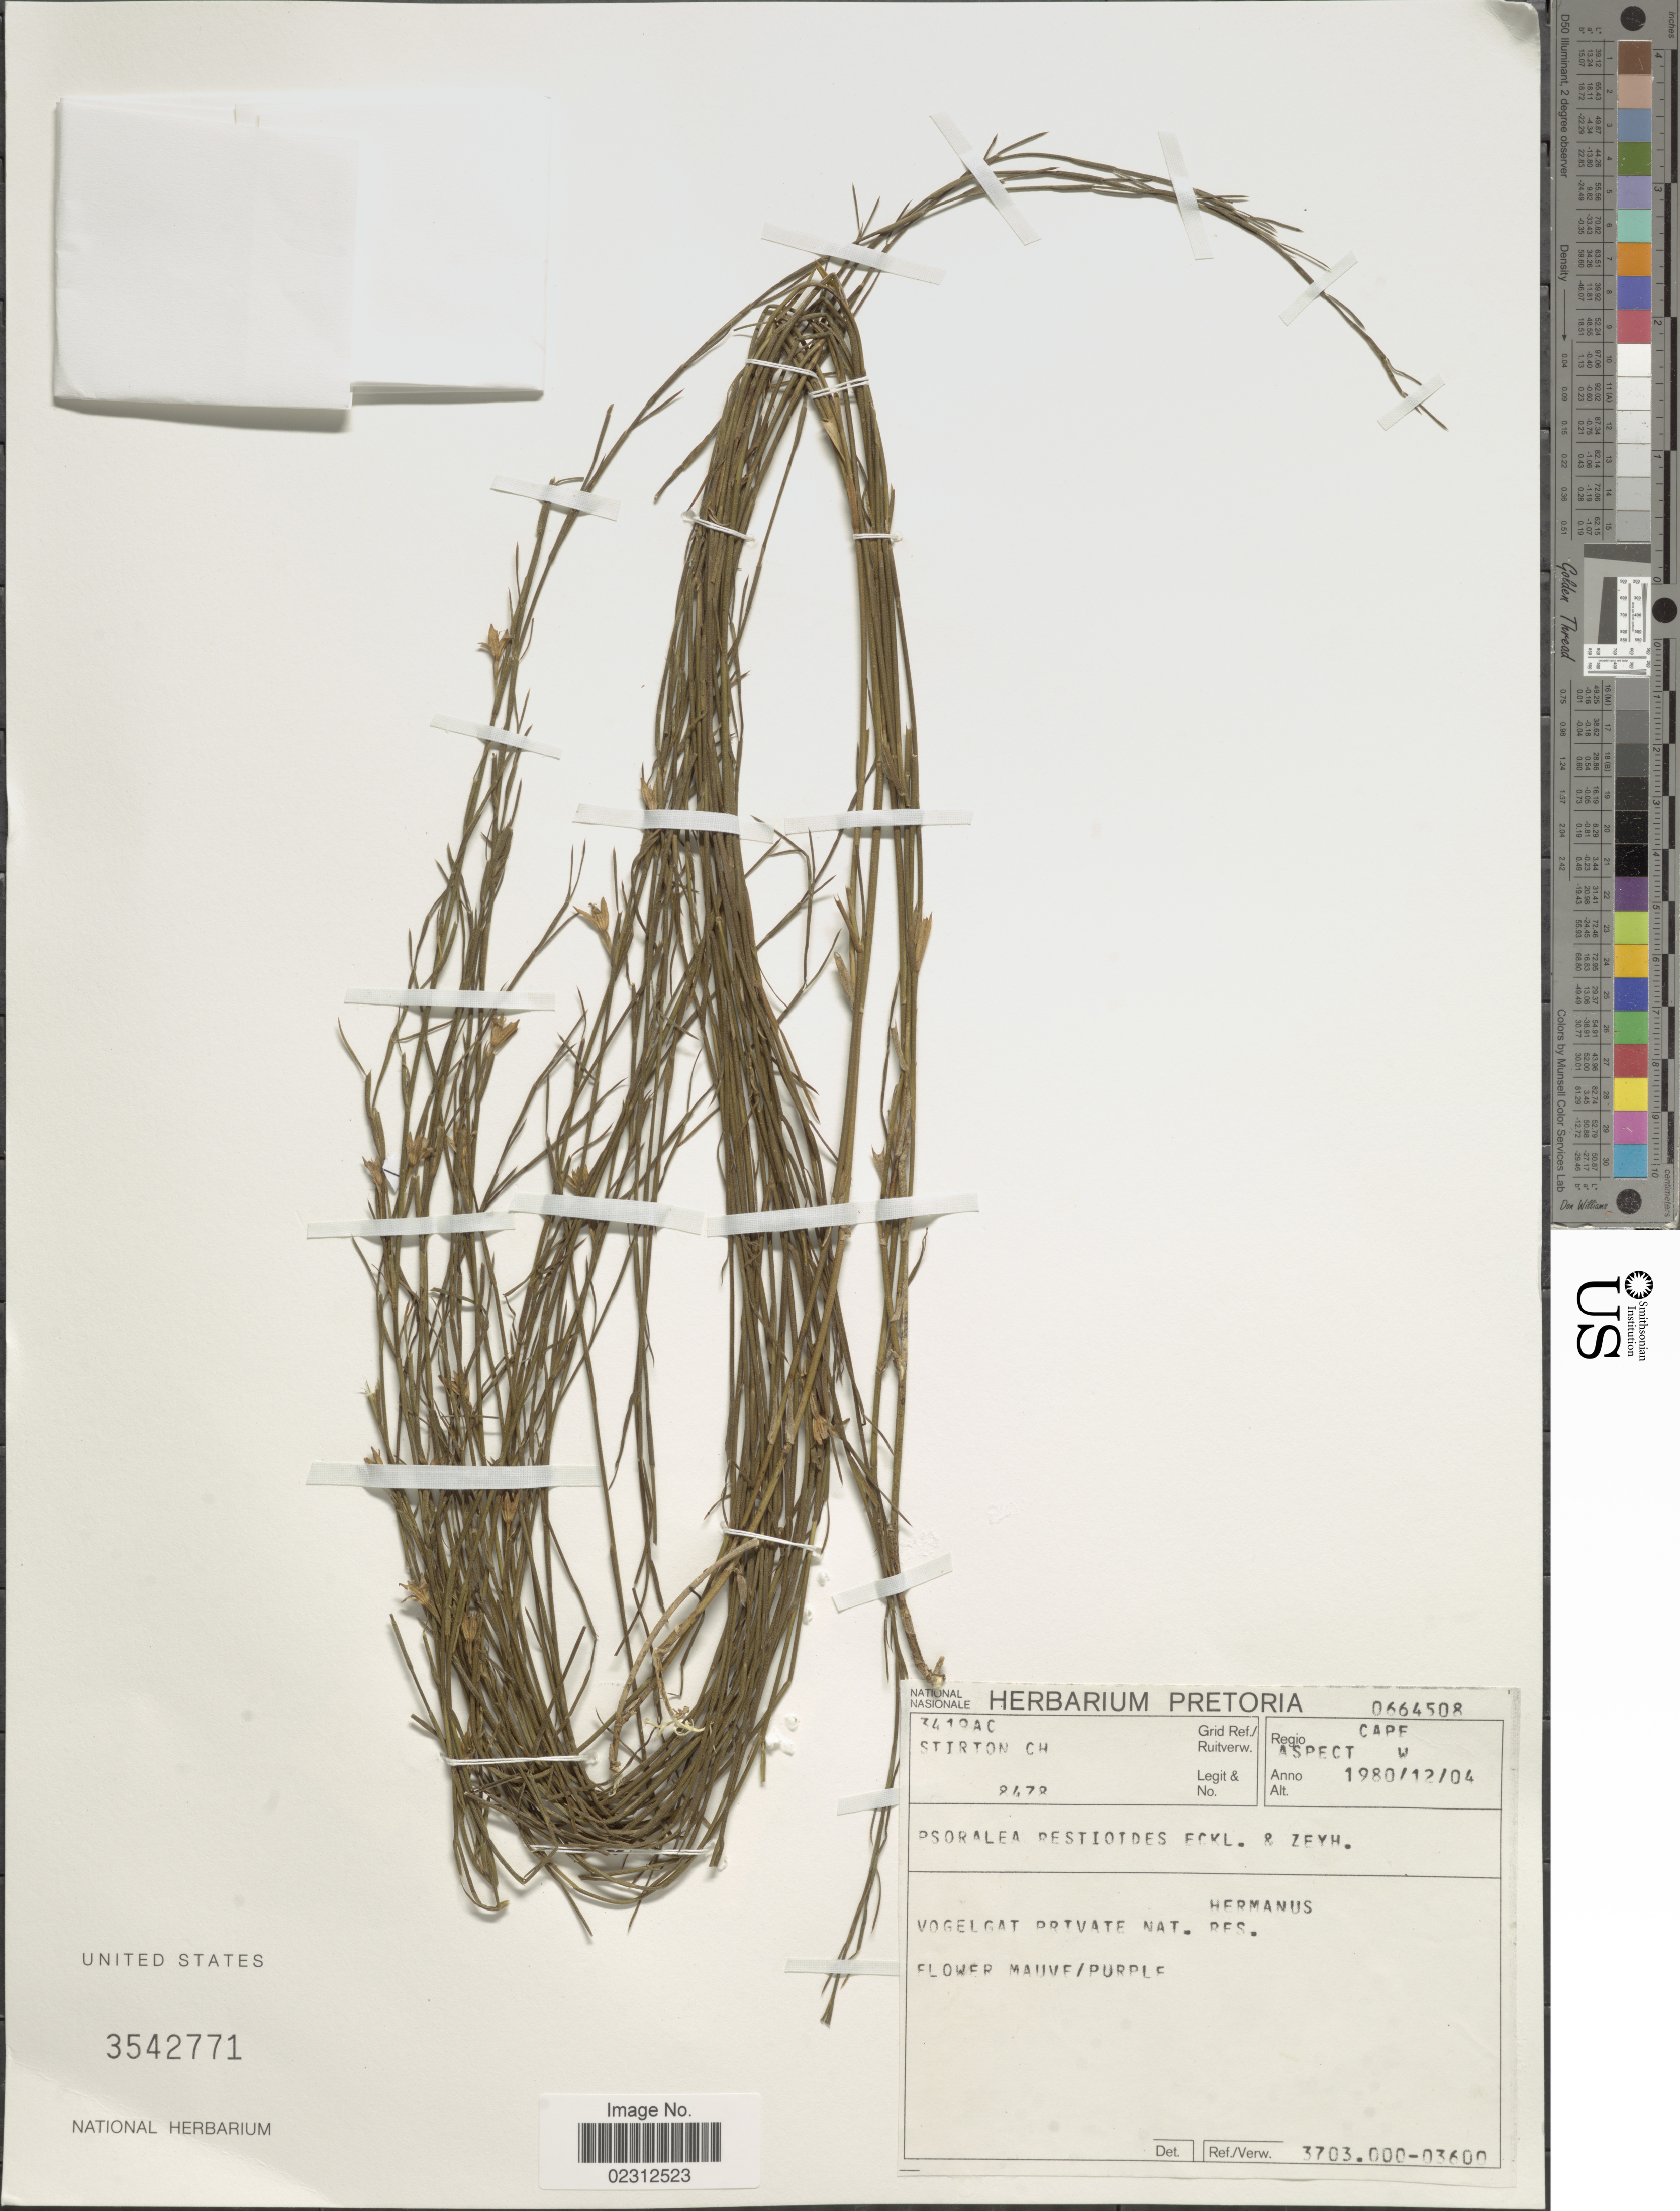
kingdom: Plantae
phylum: Tracheophyta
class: Magnoliopsida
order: Fabales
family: Fabaceae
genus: Psoralea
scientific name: Psoralea restioides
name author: Eckl. & Zeyh.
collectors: C. H. Stirton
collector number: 8478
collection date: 1980-12-04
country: South Africa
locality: Cape, Hermanus, Vogelgat Private Nato, Res.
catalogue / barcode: US 3542771